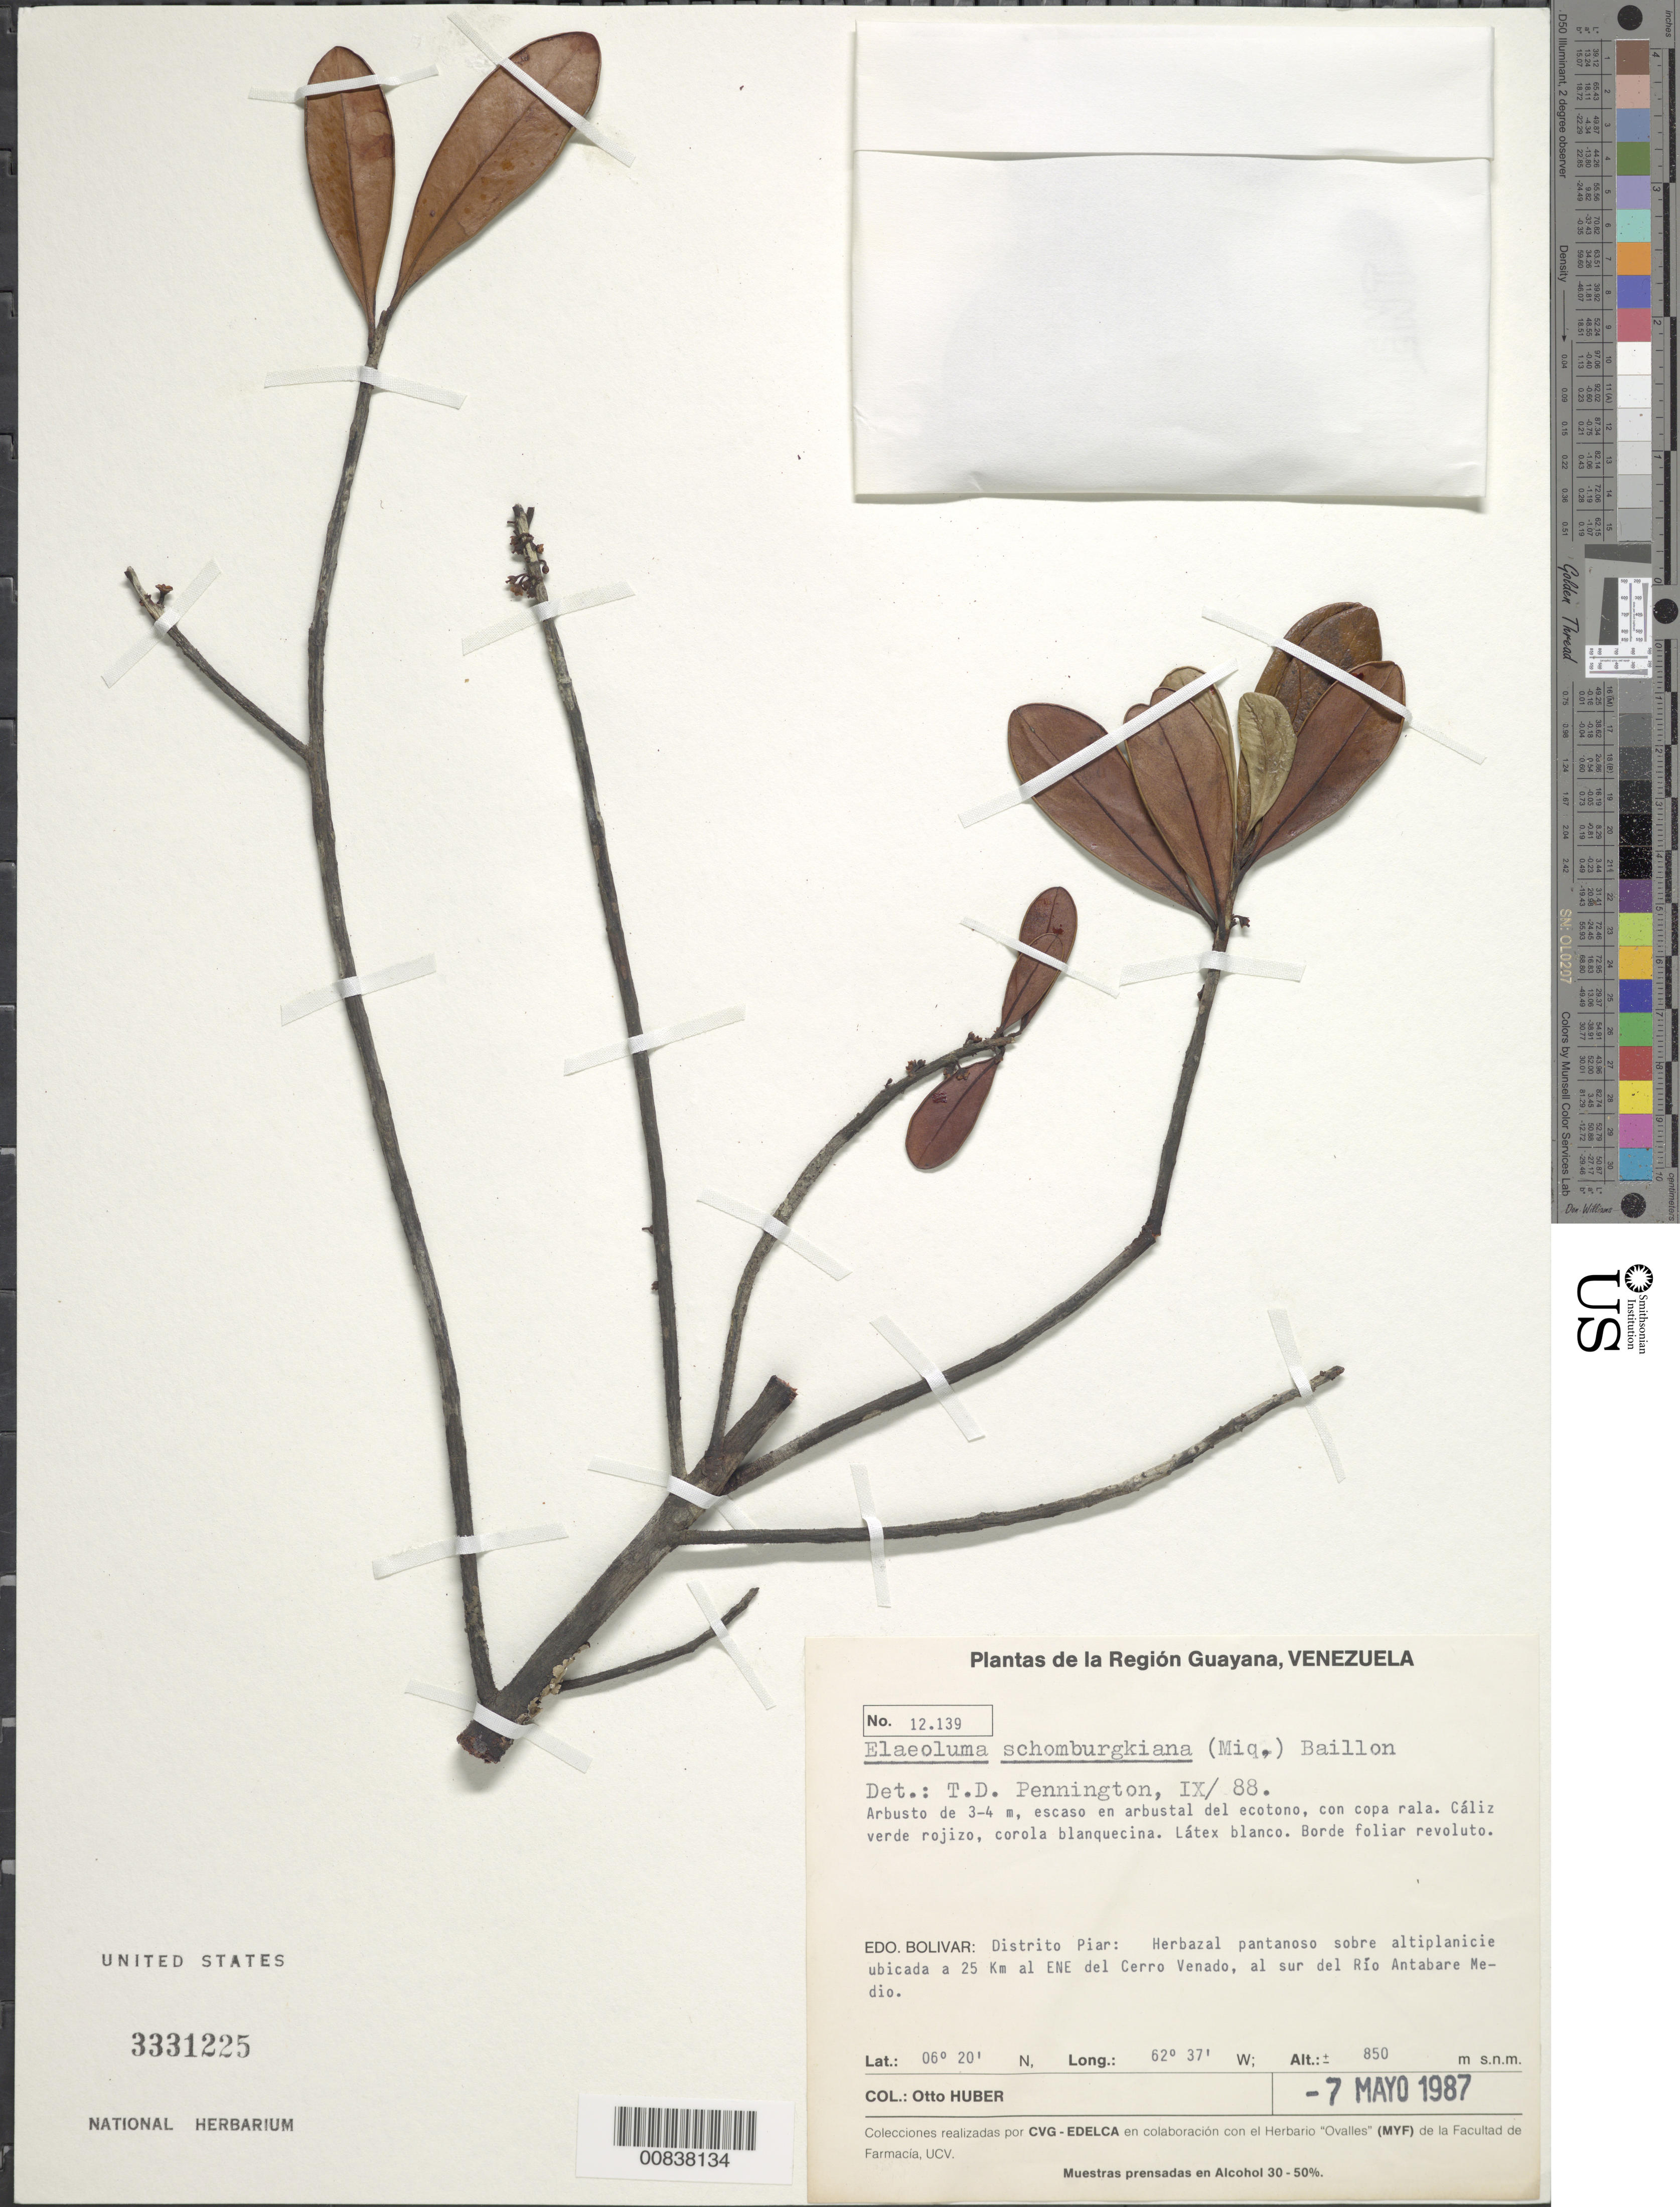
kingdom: Plantae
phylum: Tracheophyta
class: Magnoliopsida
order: Ericales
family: Sapotaceae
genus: Elaeoluma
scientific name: Elaeoluma schomburgkiana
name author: (Miq.) Baill.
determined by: Pennington, T. D., (K)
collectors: O. Huber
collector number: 12139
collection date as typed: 7-May-87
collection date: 1987-05-07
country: Venezuela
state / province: Bolívar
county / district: Piar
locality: Río Antabare Medio, al sur, 25 km ENE del Cerro Venado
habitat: Arbustal del ecotono; herbazal pantanoso sobre altiplanicie ubicada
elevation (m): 850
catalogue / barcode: US 3331225